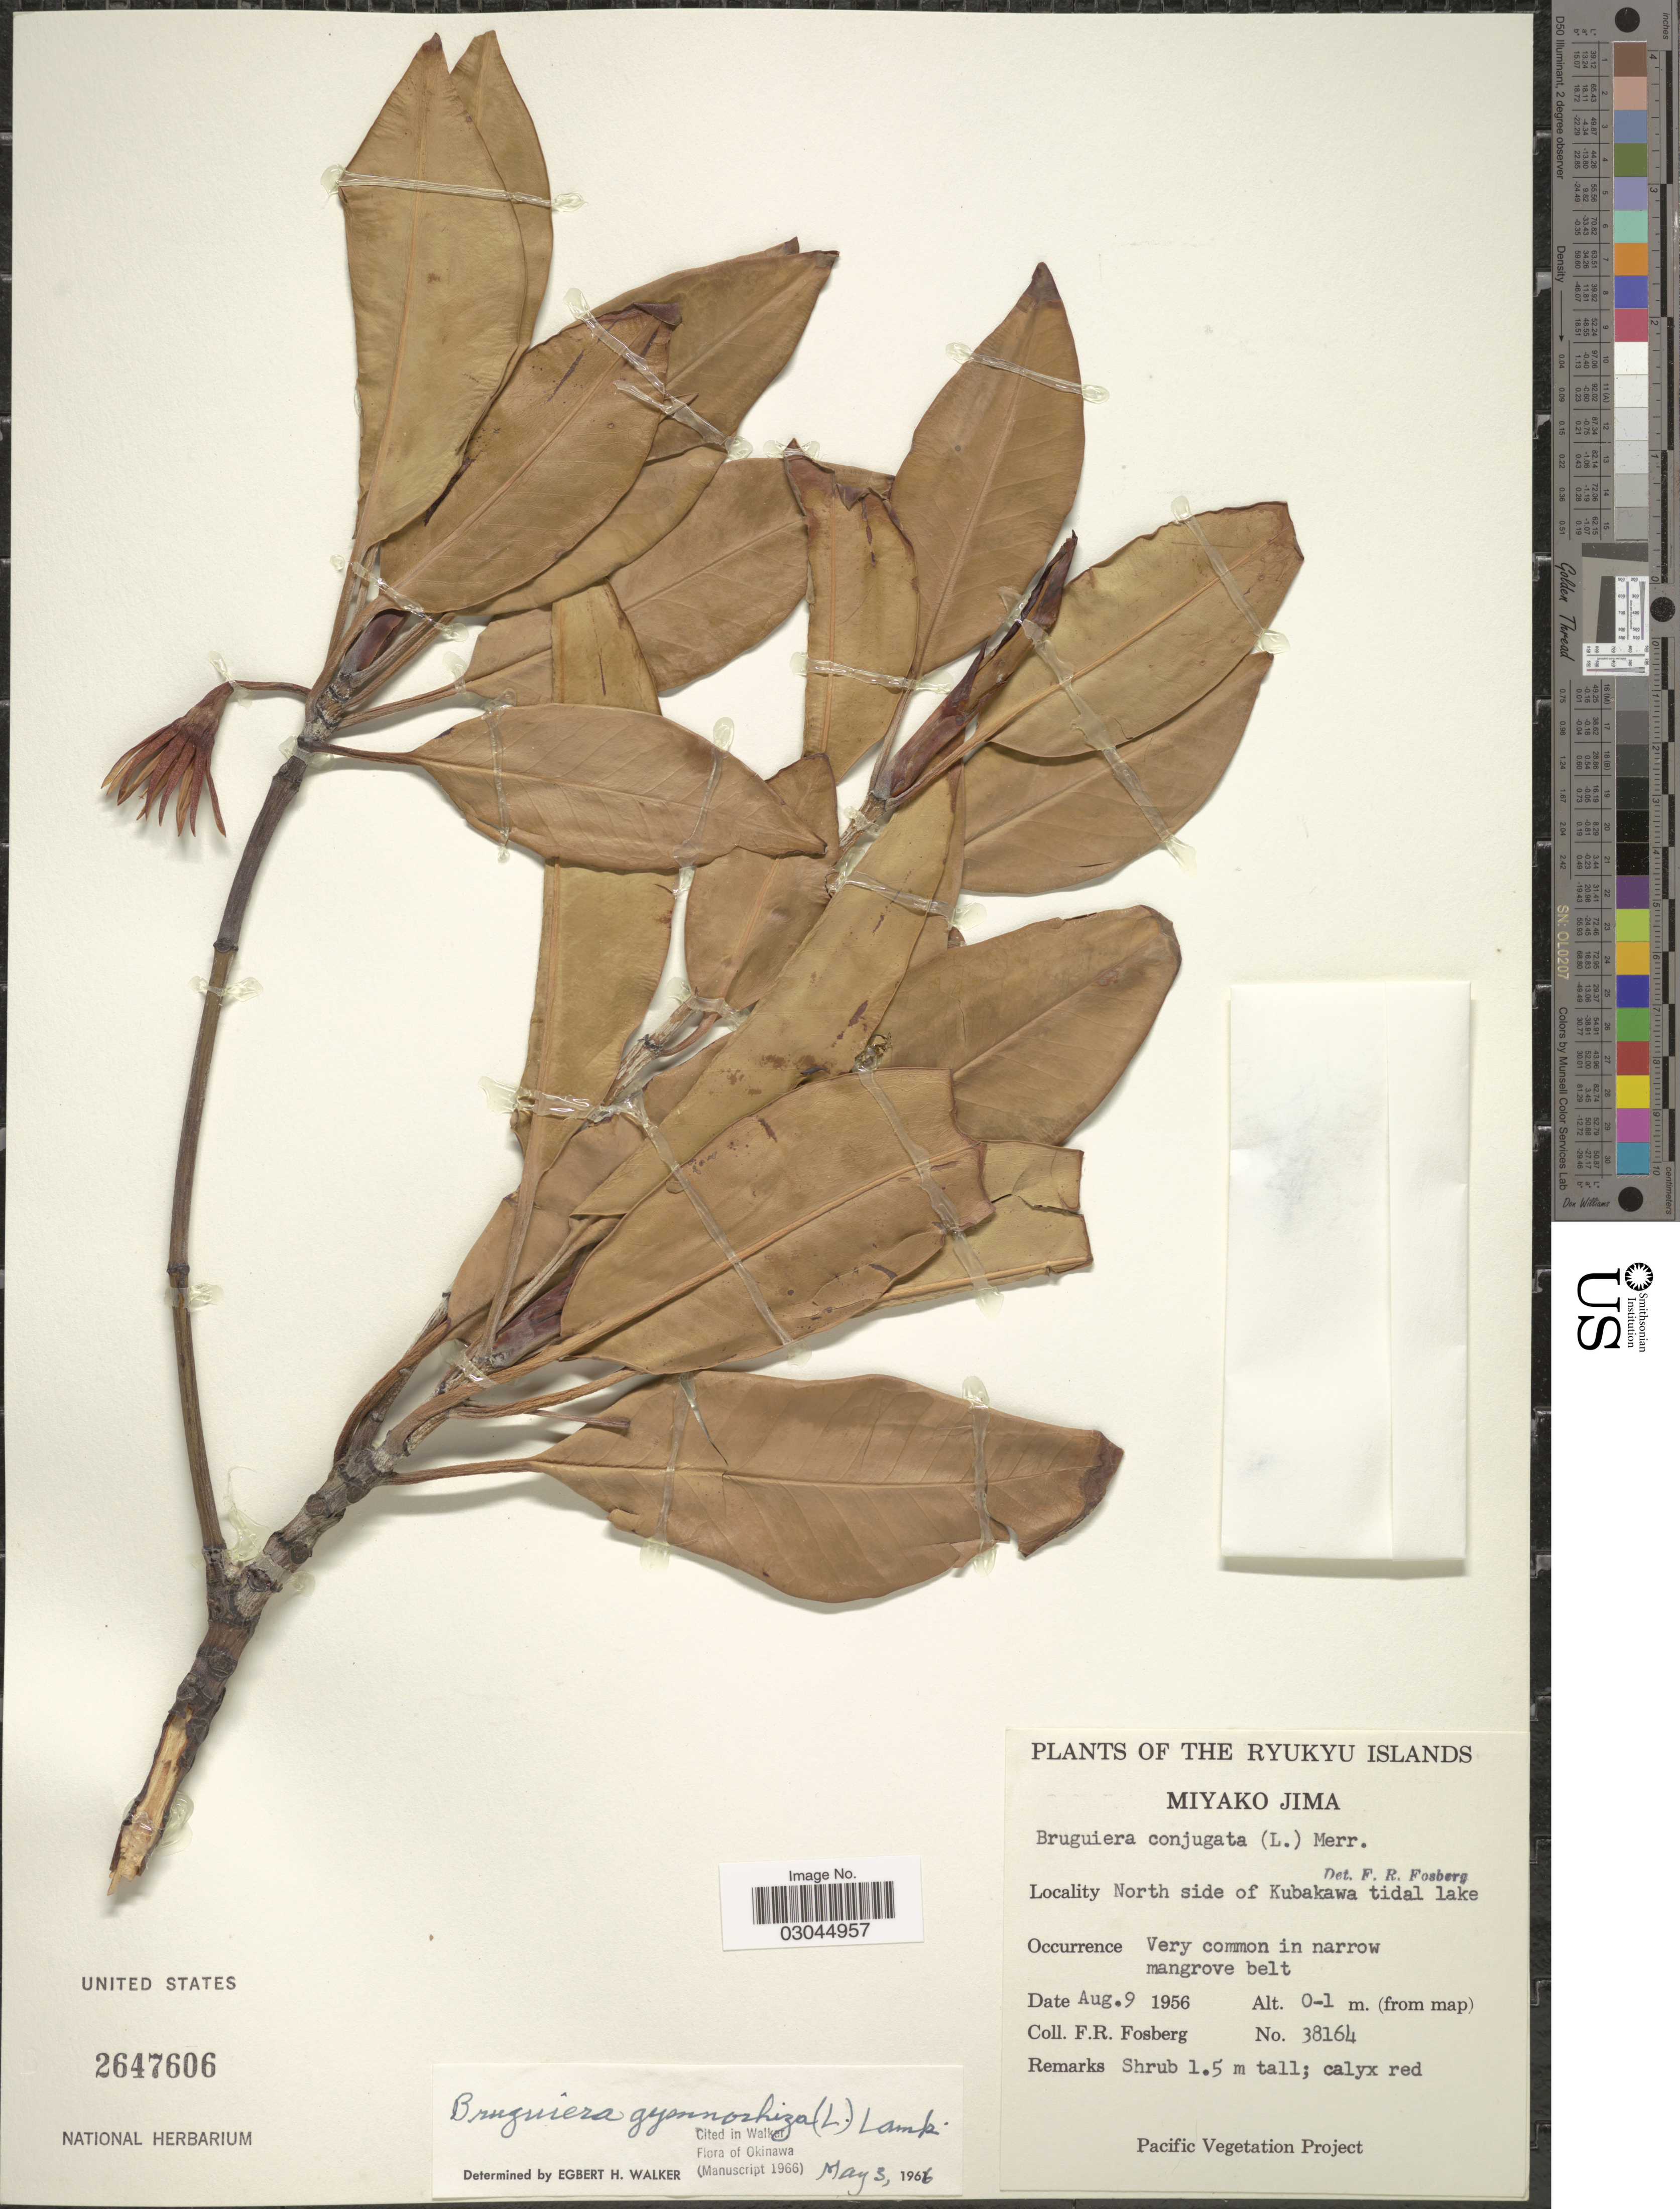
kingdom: Plantae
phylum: Tracheophyta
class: Magnoliopsida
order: Malpighiales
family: Rhizophoraceae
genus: Bruguiera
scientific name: Bruguiera gymnorhiza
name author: (L.) Savigny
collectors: F. R. Fosberg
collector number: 38164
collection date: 1956-08-09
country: Japan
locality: The Ryukyu Islands, Miyako Jima, North side of Kubakawa tidal lake.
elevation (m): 0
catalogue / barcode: US 2647606